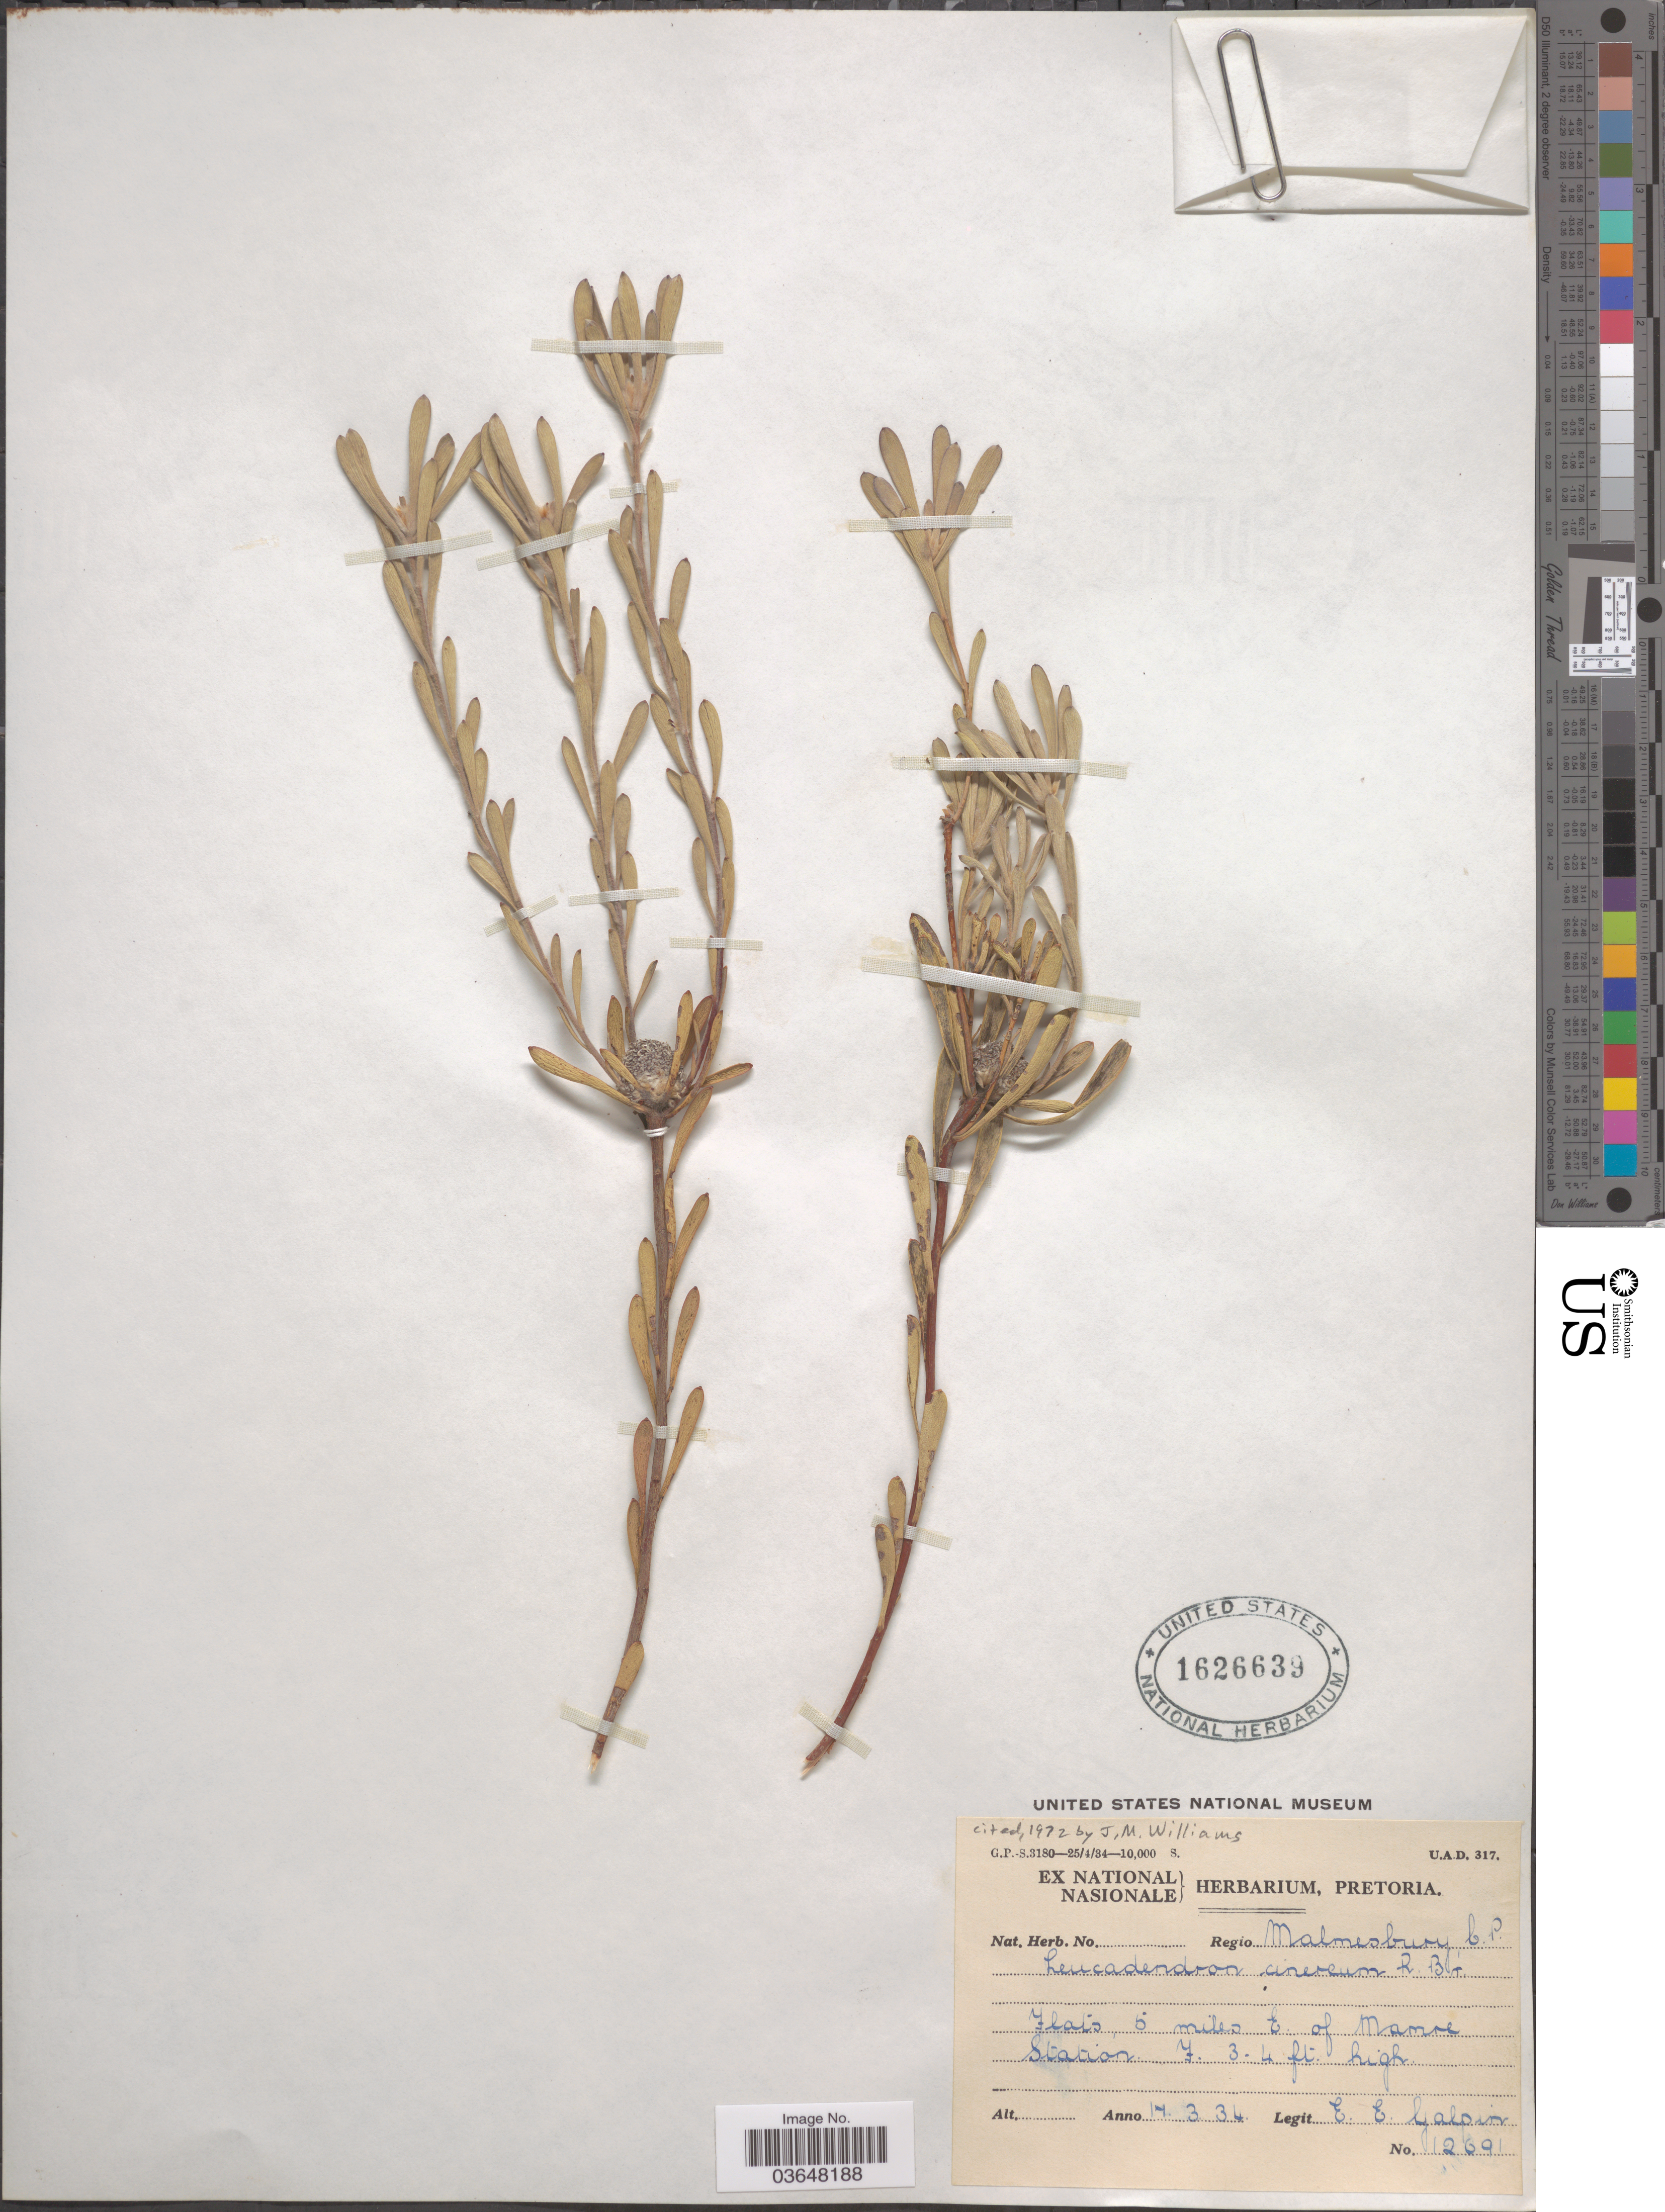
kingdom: Plantae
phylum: Tracheophyta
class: Magnoliopsida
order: Proteales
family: Proteaceae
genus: Leucadendron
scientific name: Leucadendron cinereum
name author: R. Br.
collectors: E. Galpin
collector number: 12691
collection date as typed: Transcribed d/m/y: 14/3/34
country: South Africa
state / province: Western Cape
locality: Regio Malmesbury. Flats, 5 miles E of Mamre Station.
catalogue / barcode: US 1626639